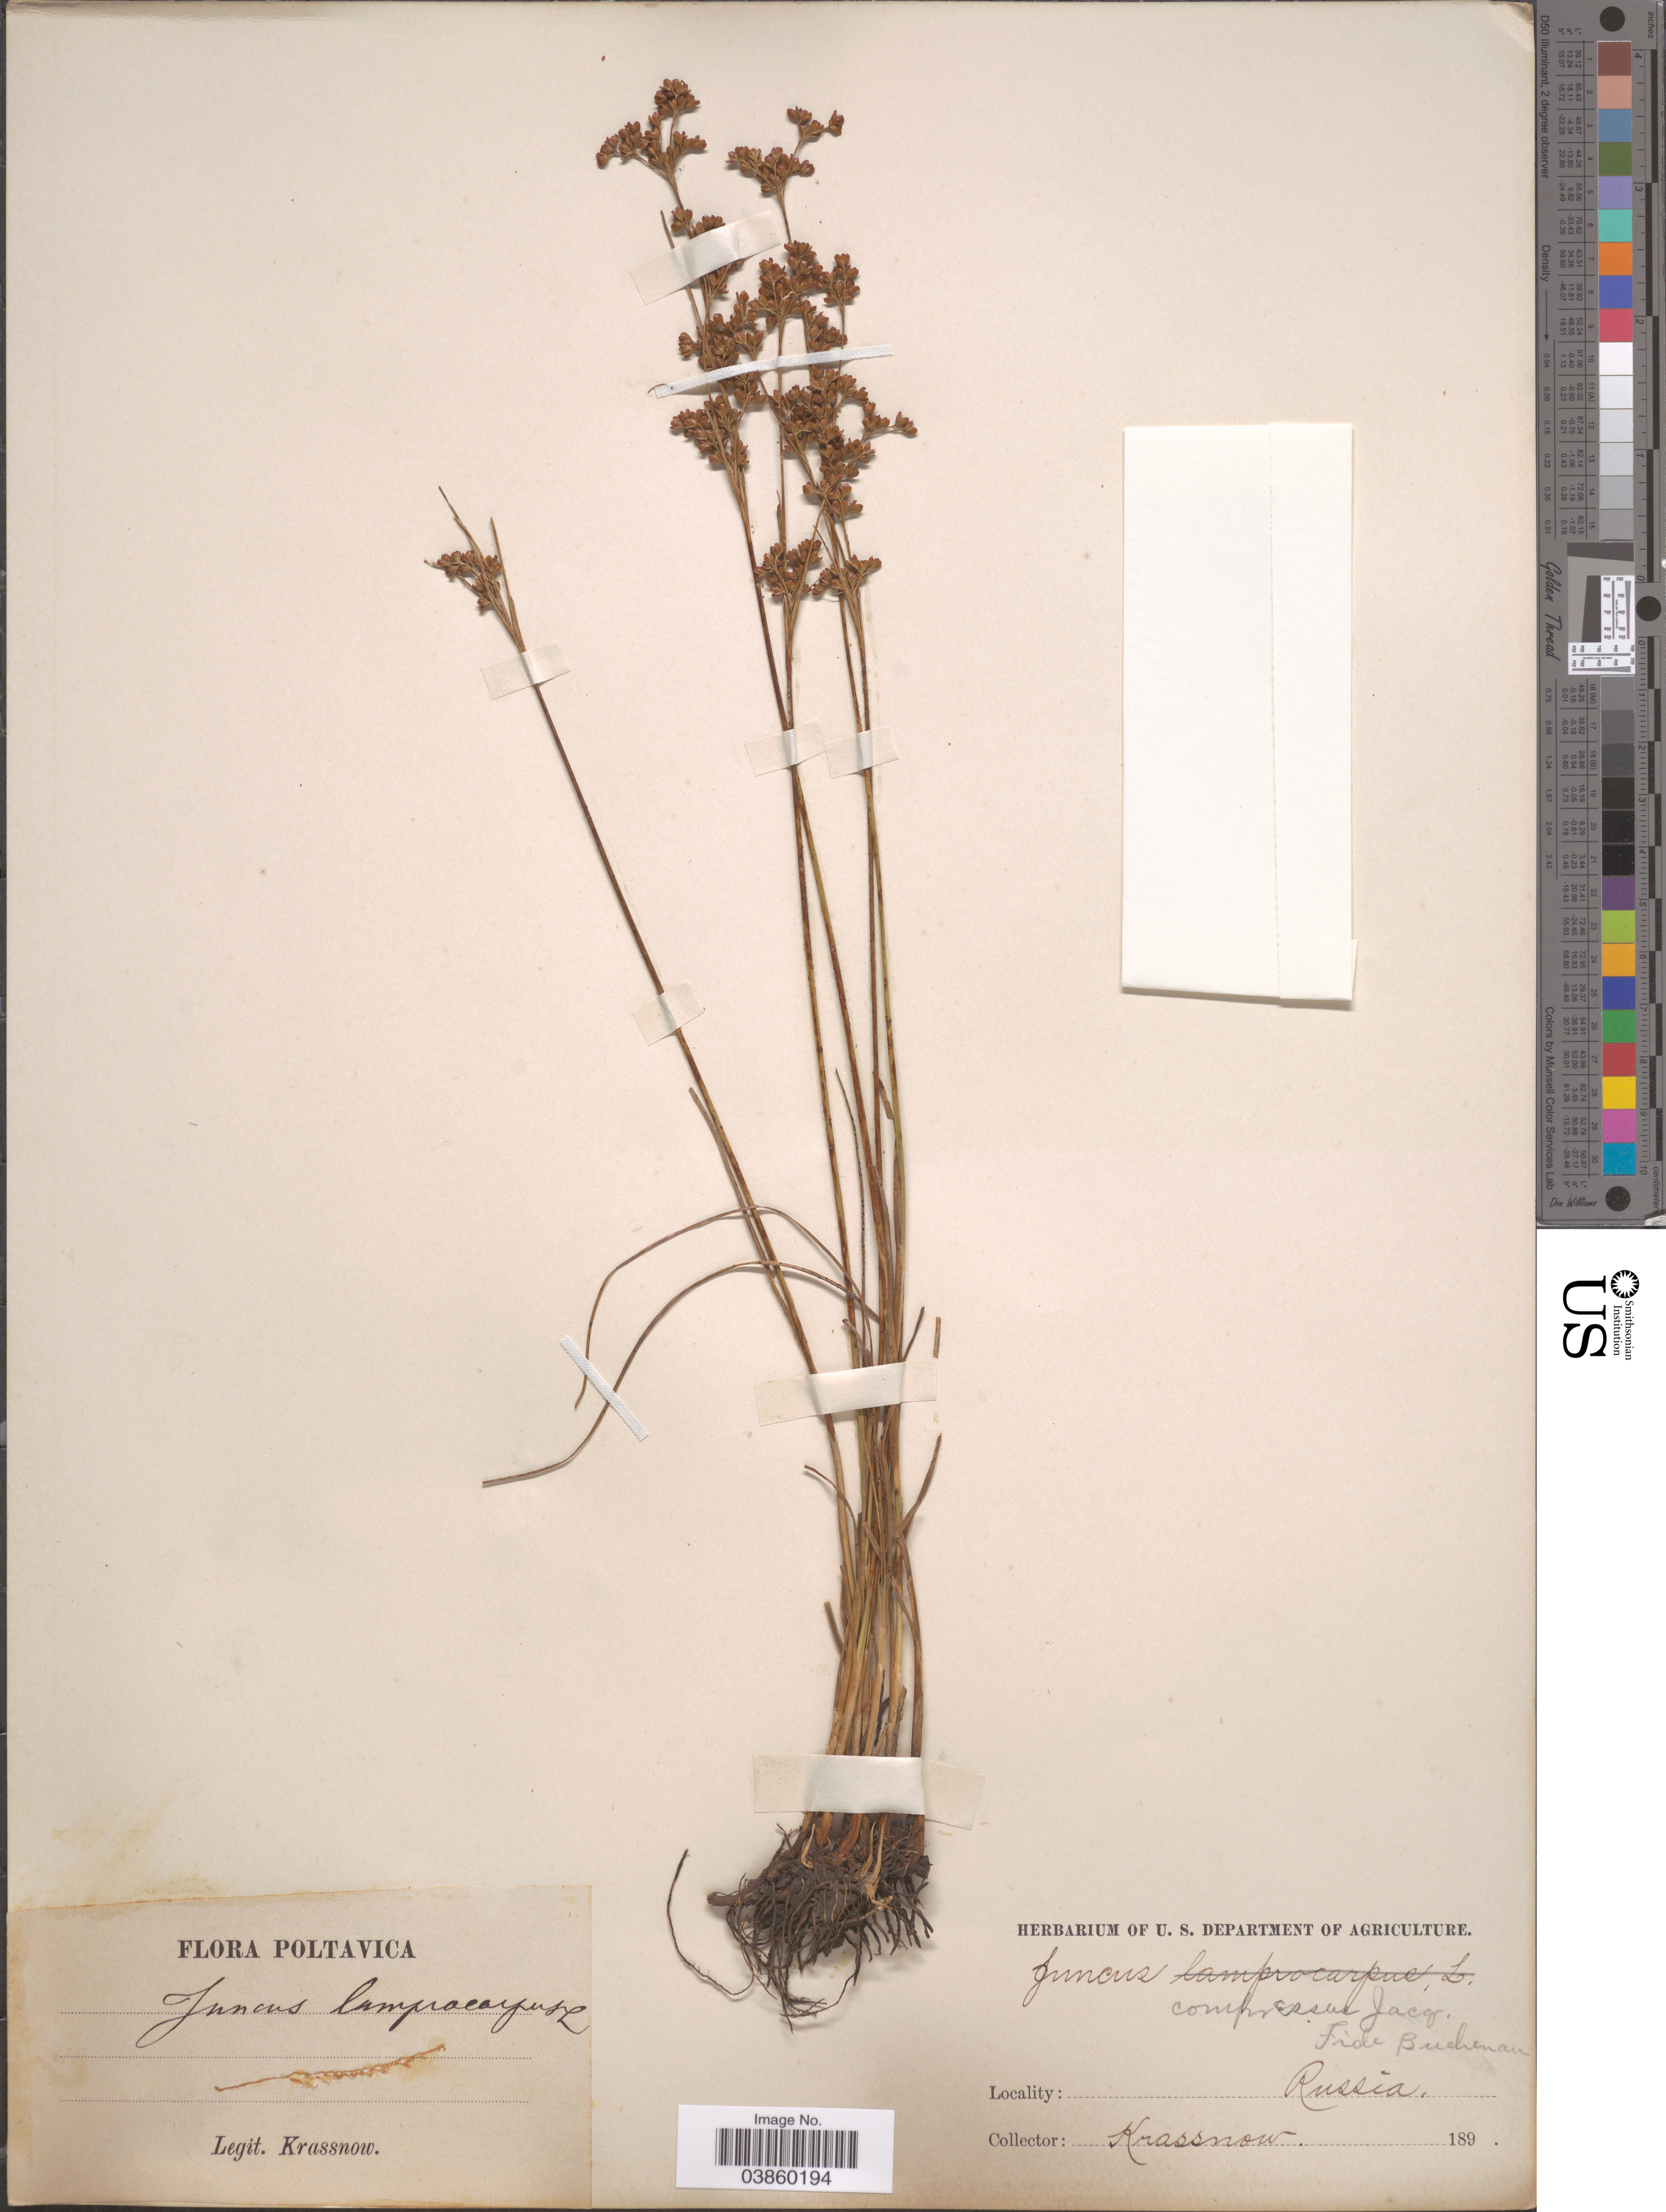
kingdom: Plantae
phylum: Tracheophyta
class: Liliopsida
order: Poales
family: Juncaceae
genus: Juncus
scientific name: Juncus compressus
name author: Jacq.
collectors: -. Krassnow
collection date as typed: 189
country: Russian Federation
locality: Russia.